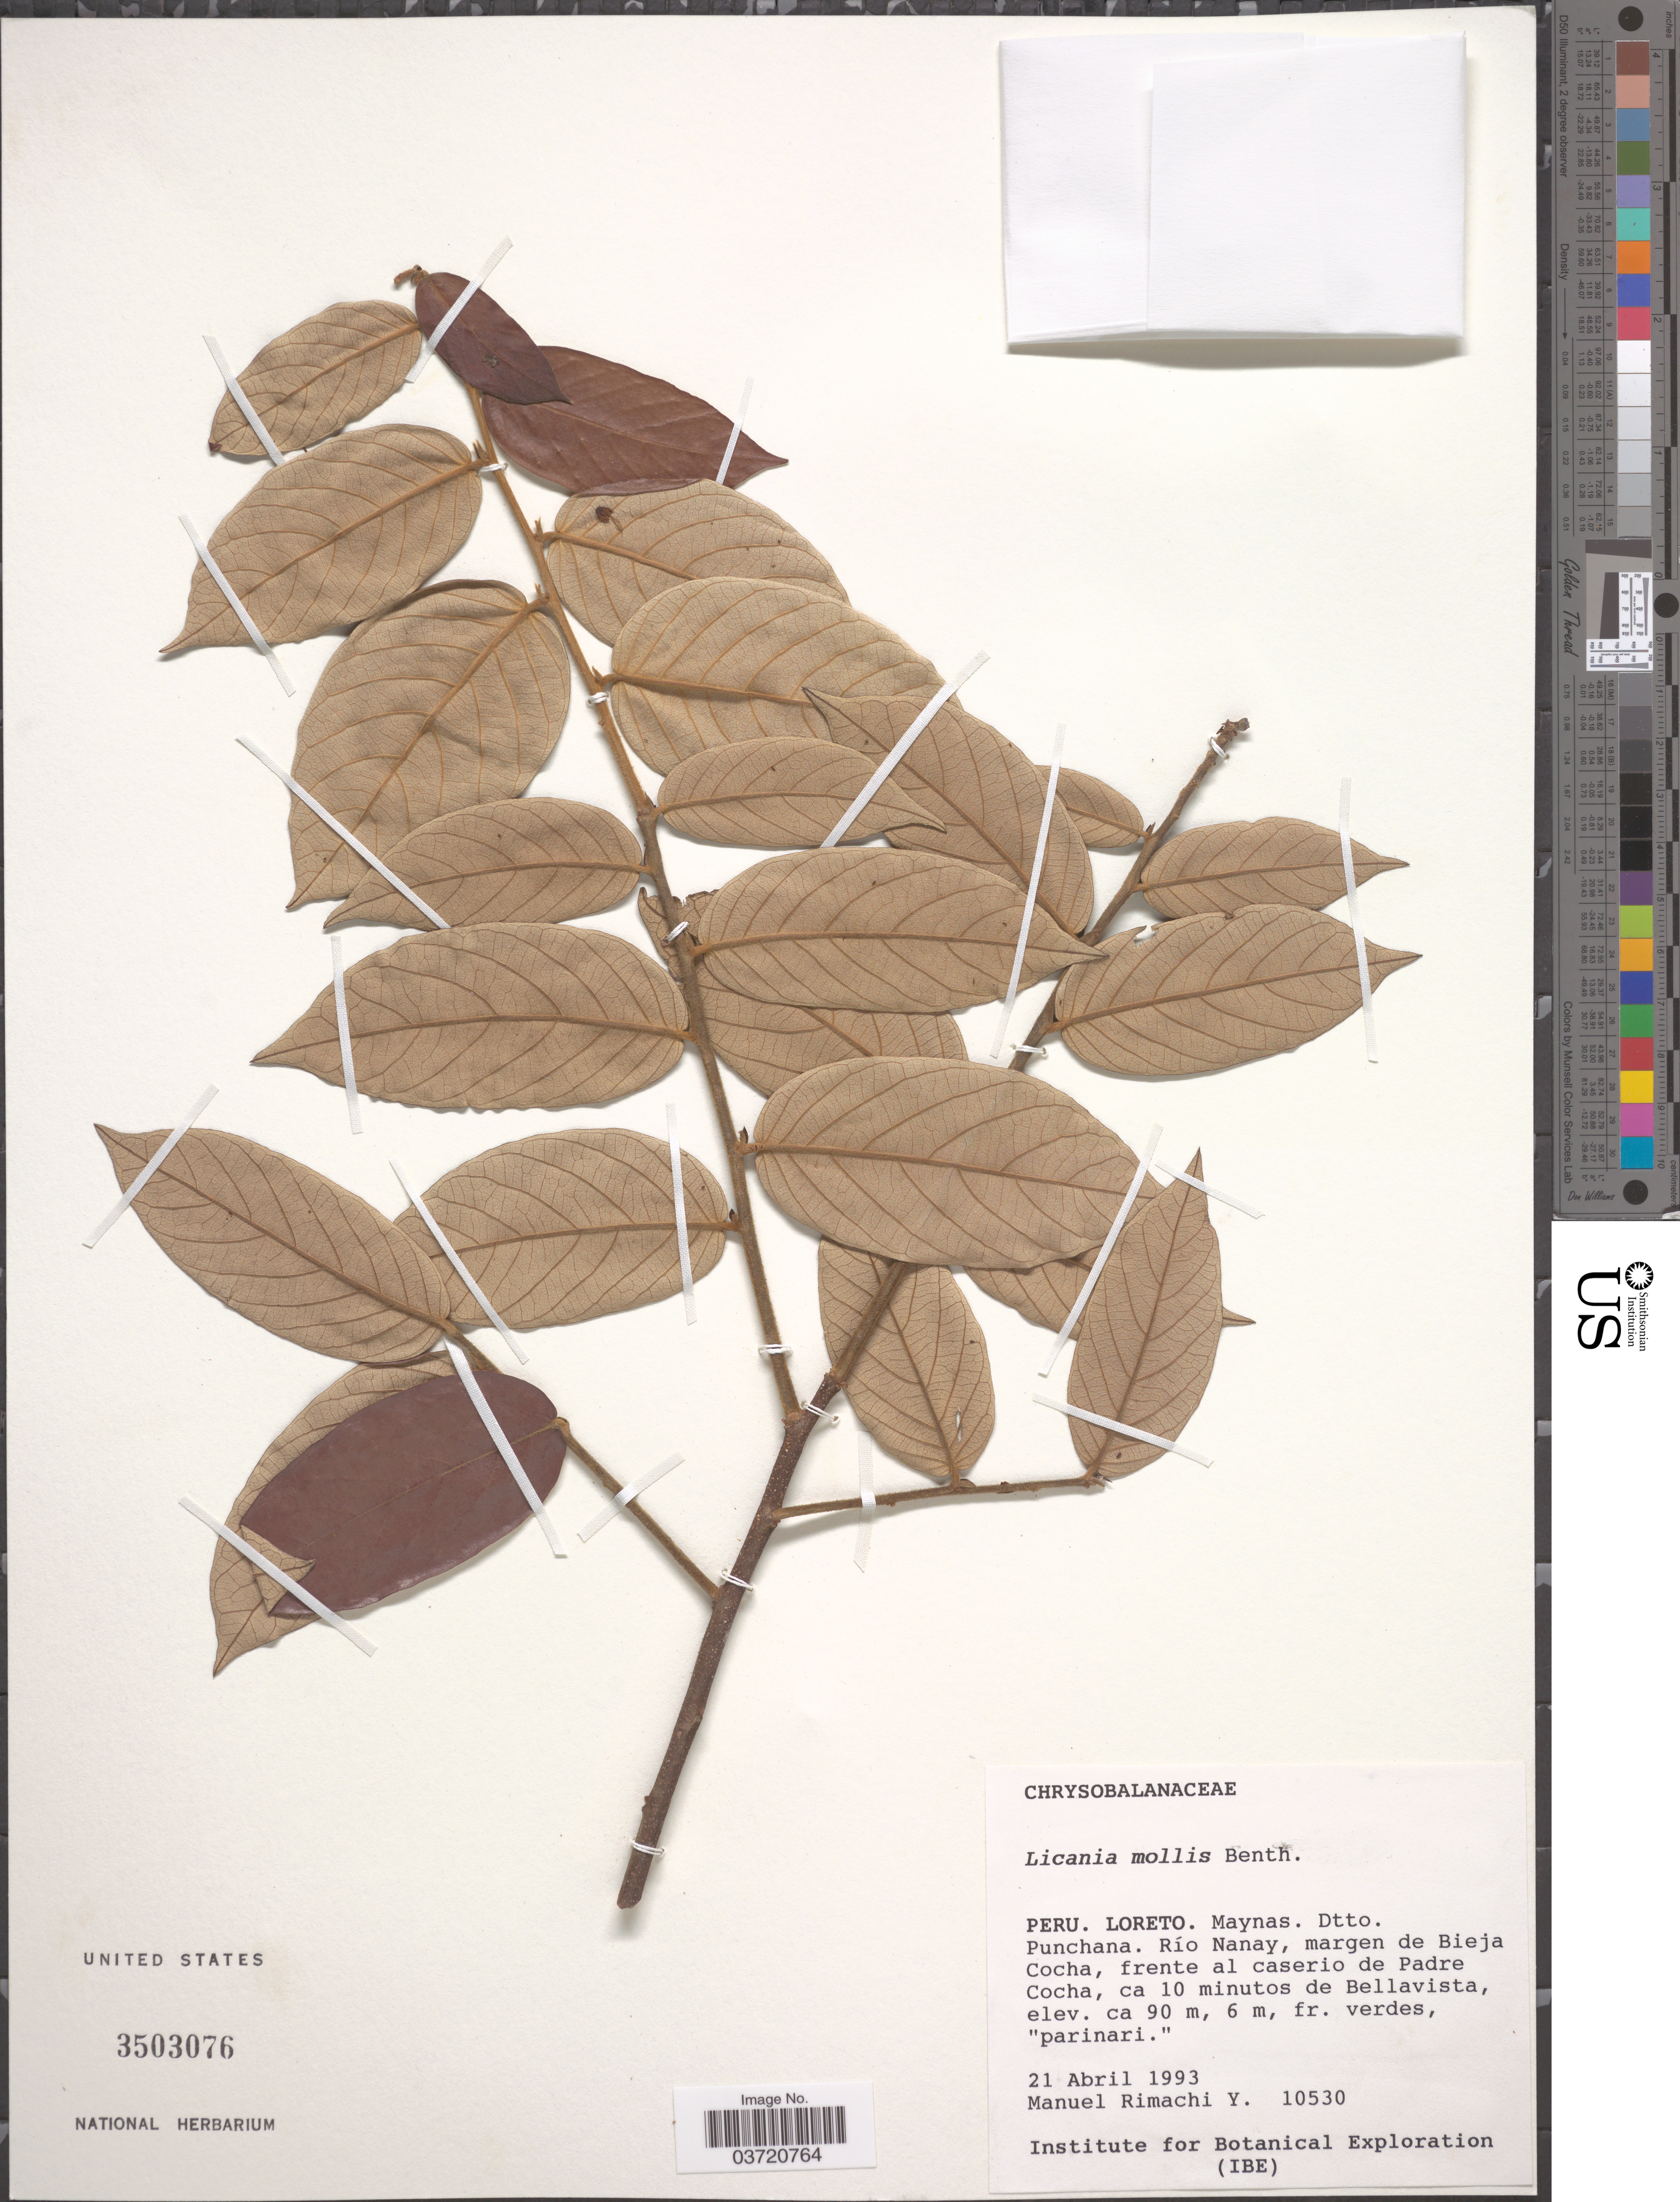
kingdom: Plantae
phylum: Tracheophyta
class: Magnoliopsida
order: Malpighiales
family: Chrysobalanaceae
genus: Licania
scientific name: Licania mollis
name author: Benth.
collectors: M. Rimachi Y.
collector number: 10530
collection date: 1993-04-21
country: Peru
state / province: Loreto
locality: Maynas. Dtto. Punchana. Río Nanay, margen de Bieja Cocha, frente al caserio de Padre Cocha, ca 10 minutos de Bellaviste.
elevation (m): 90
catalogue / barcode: US 3503076